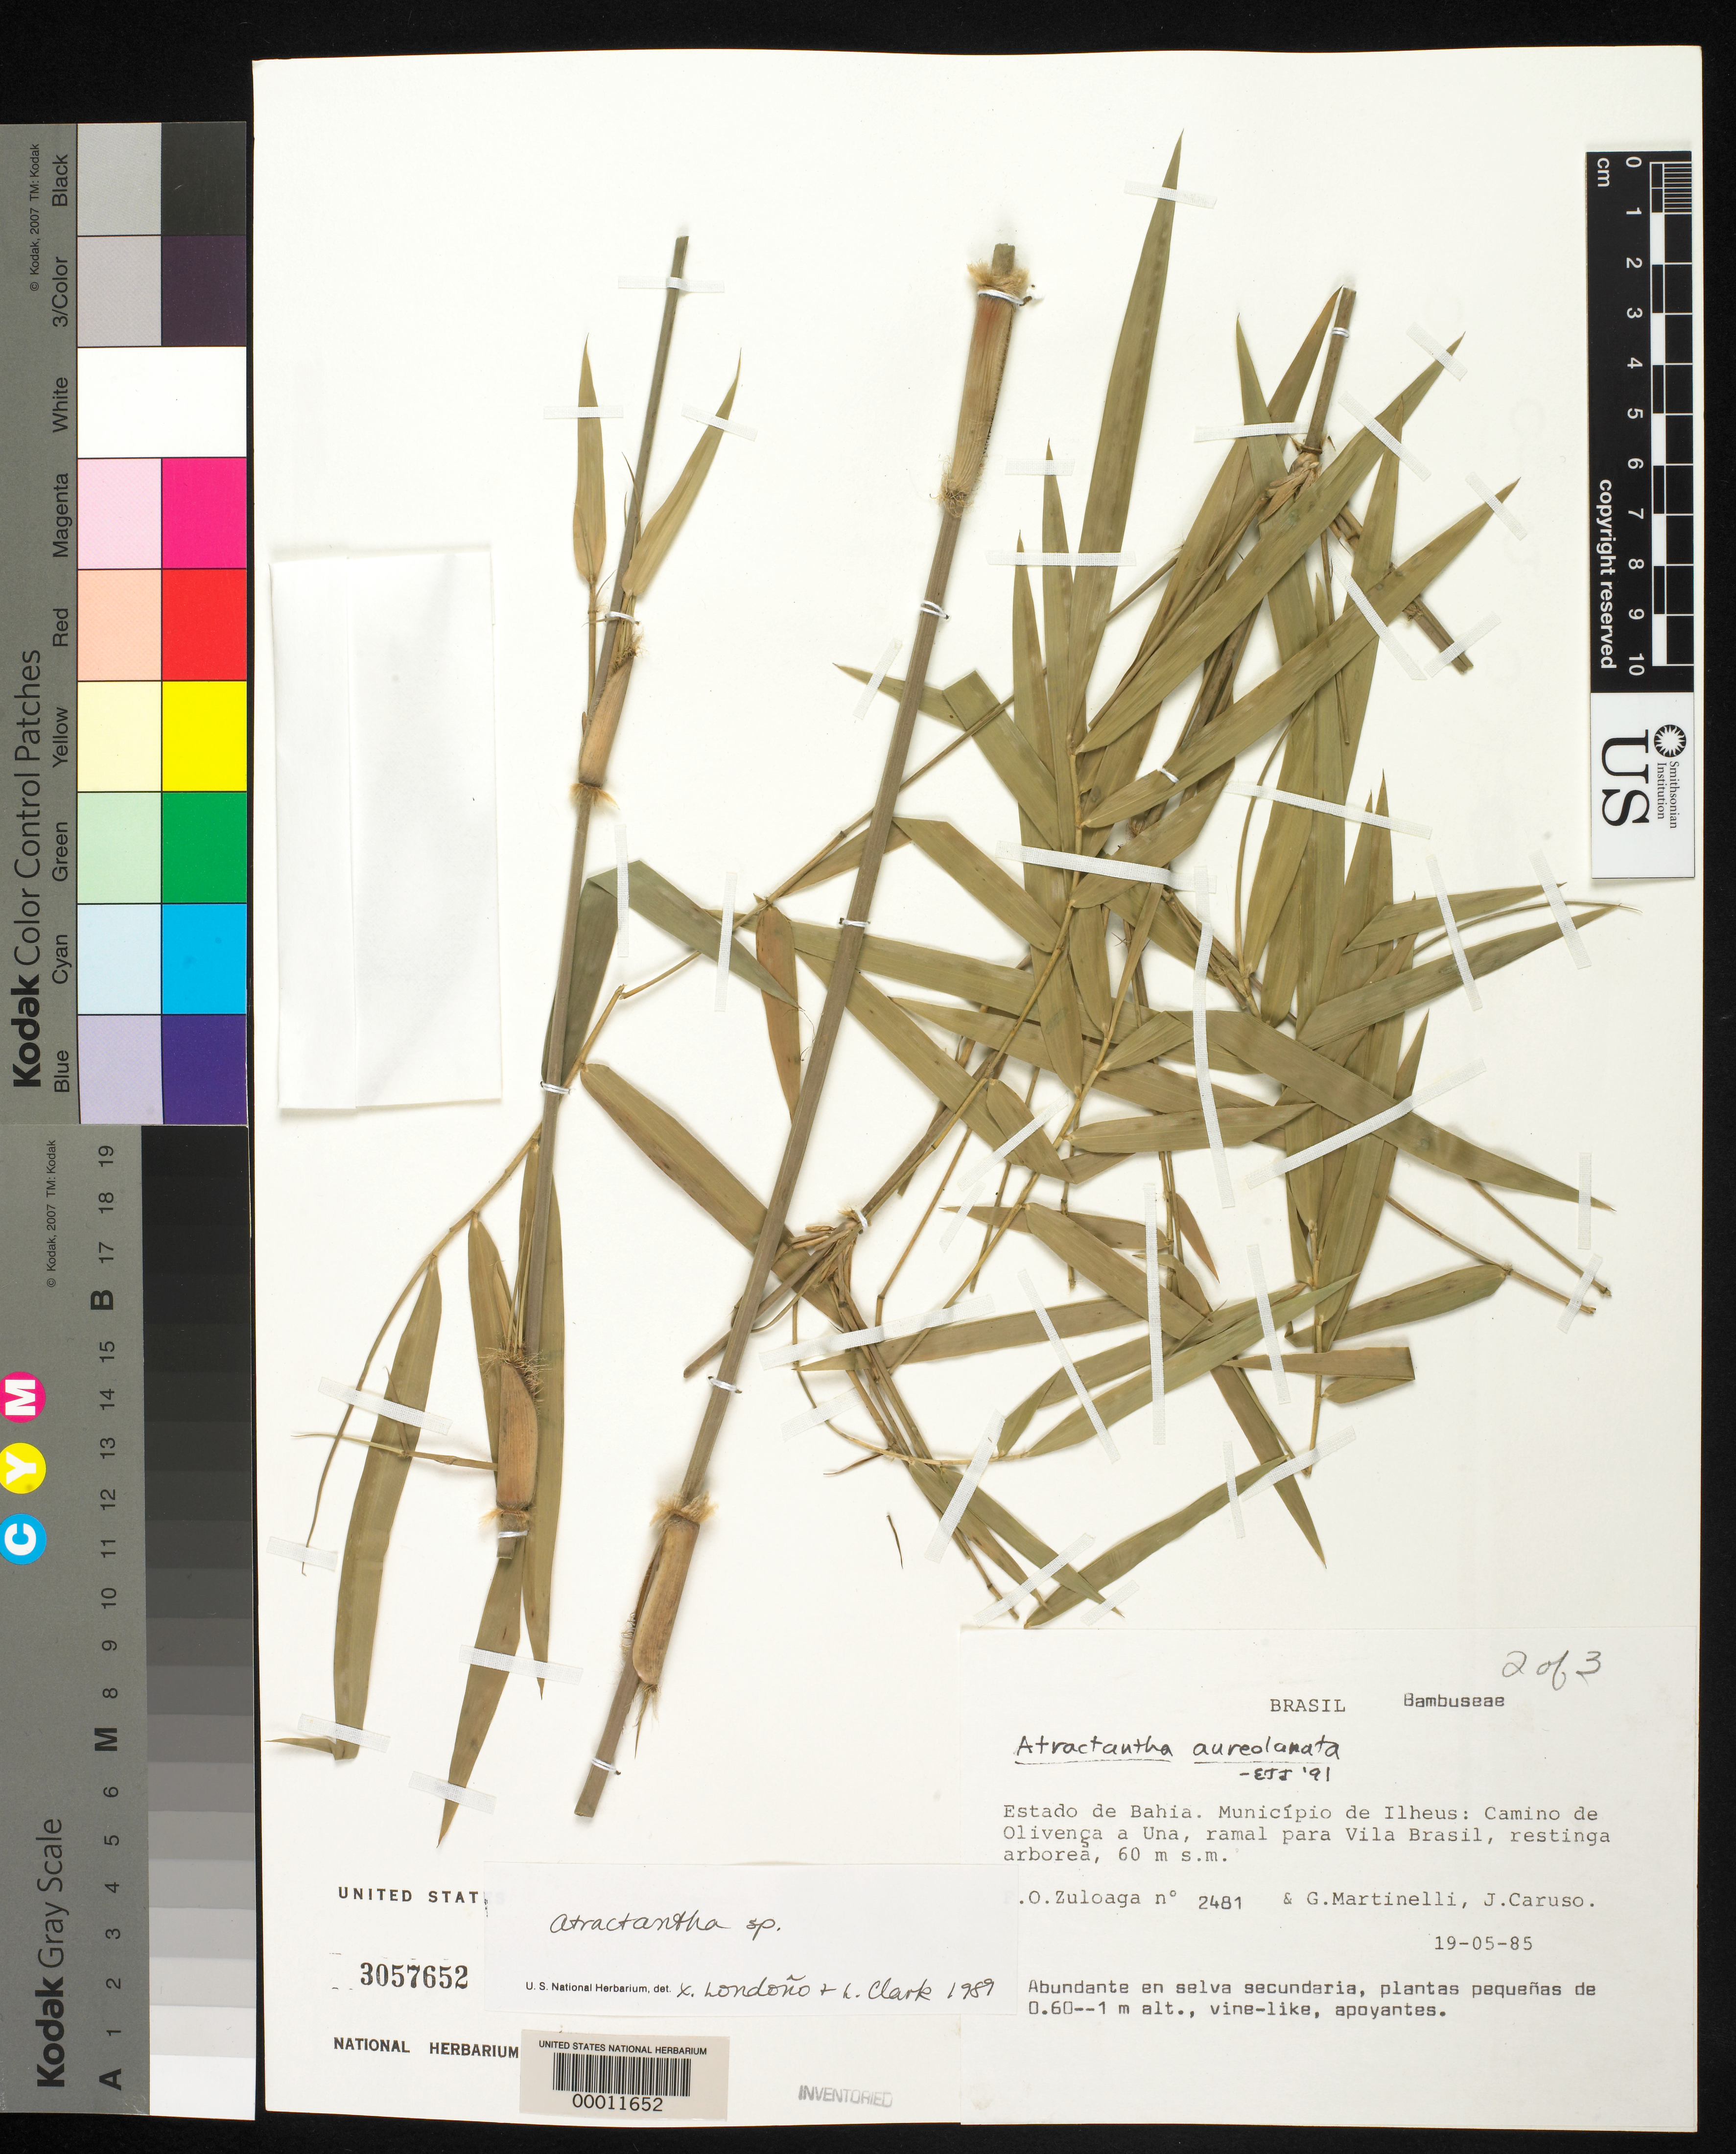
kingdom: Plantae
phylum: Tracheophyta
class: Liliopsida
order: Poales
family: Poaceae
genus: Atractantha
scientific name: Atractantha aureolanata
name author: Judz.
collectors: F. O. Zuloaga, G. Martinelli & J. Caruso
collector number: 2481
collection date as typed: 19 May 1985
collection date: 1985-05-19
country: Brazil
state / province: Bahia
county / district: Ilhéus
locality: Camino de olivenca a una, vila brasil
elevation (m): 60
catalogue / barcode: US 3057652